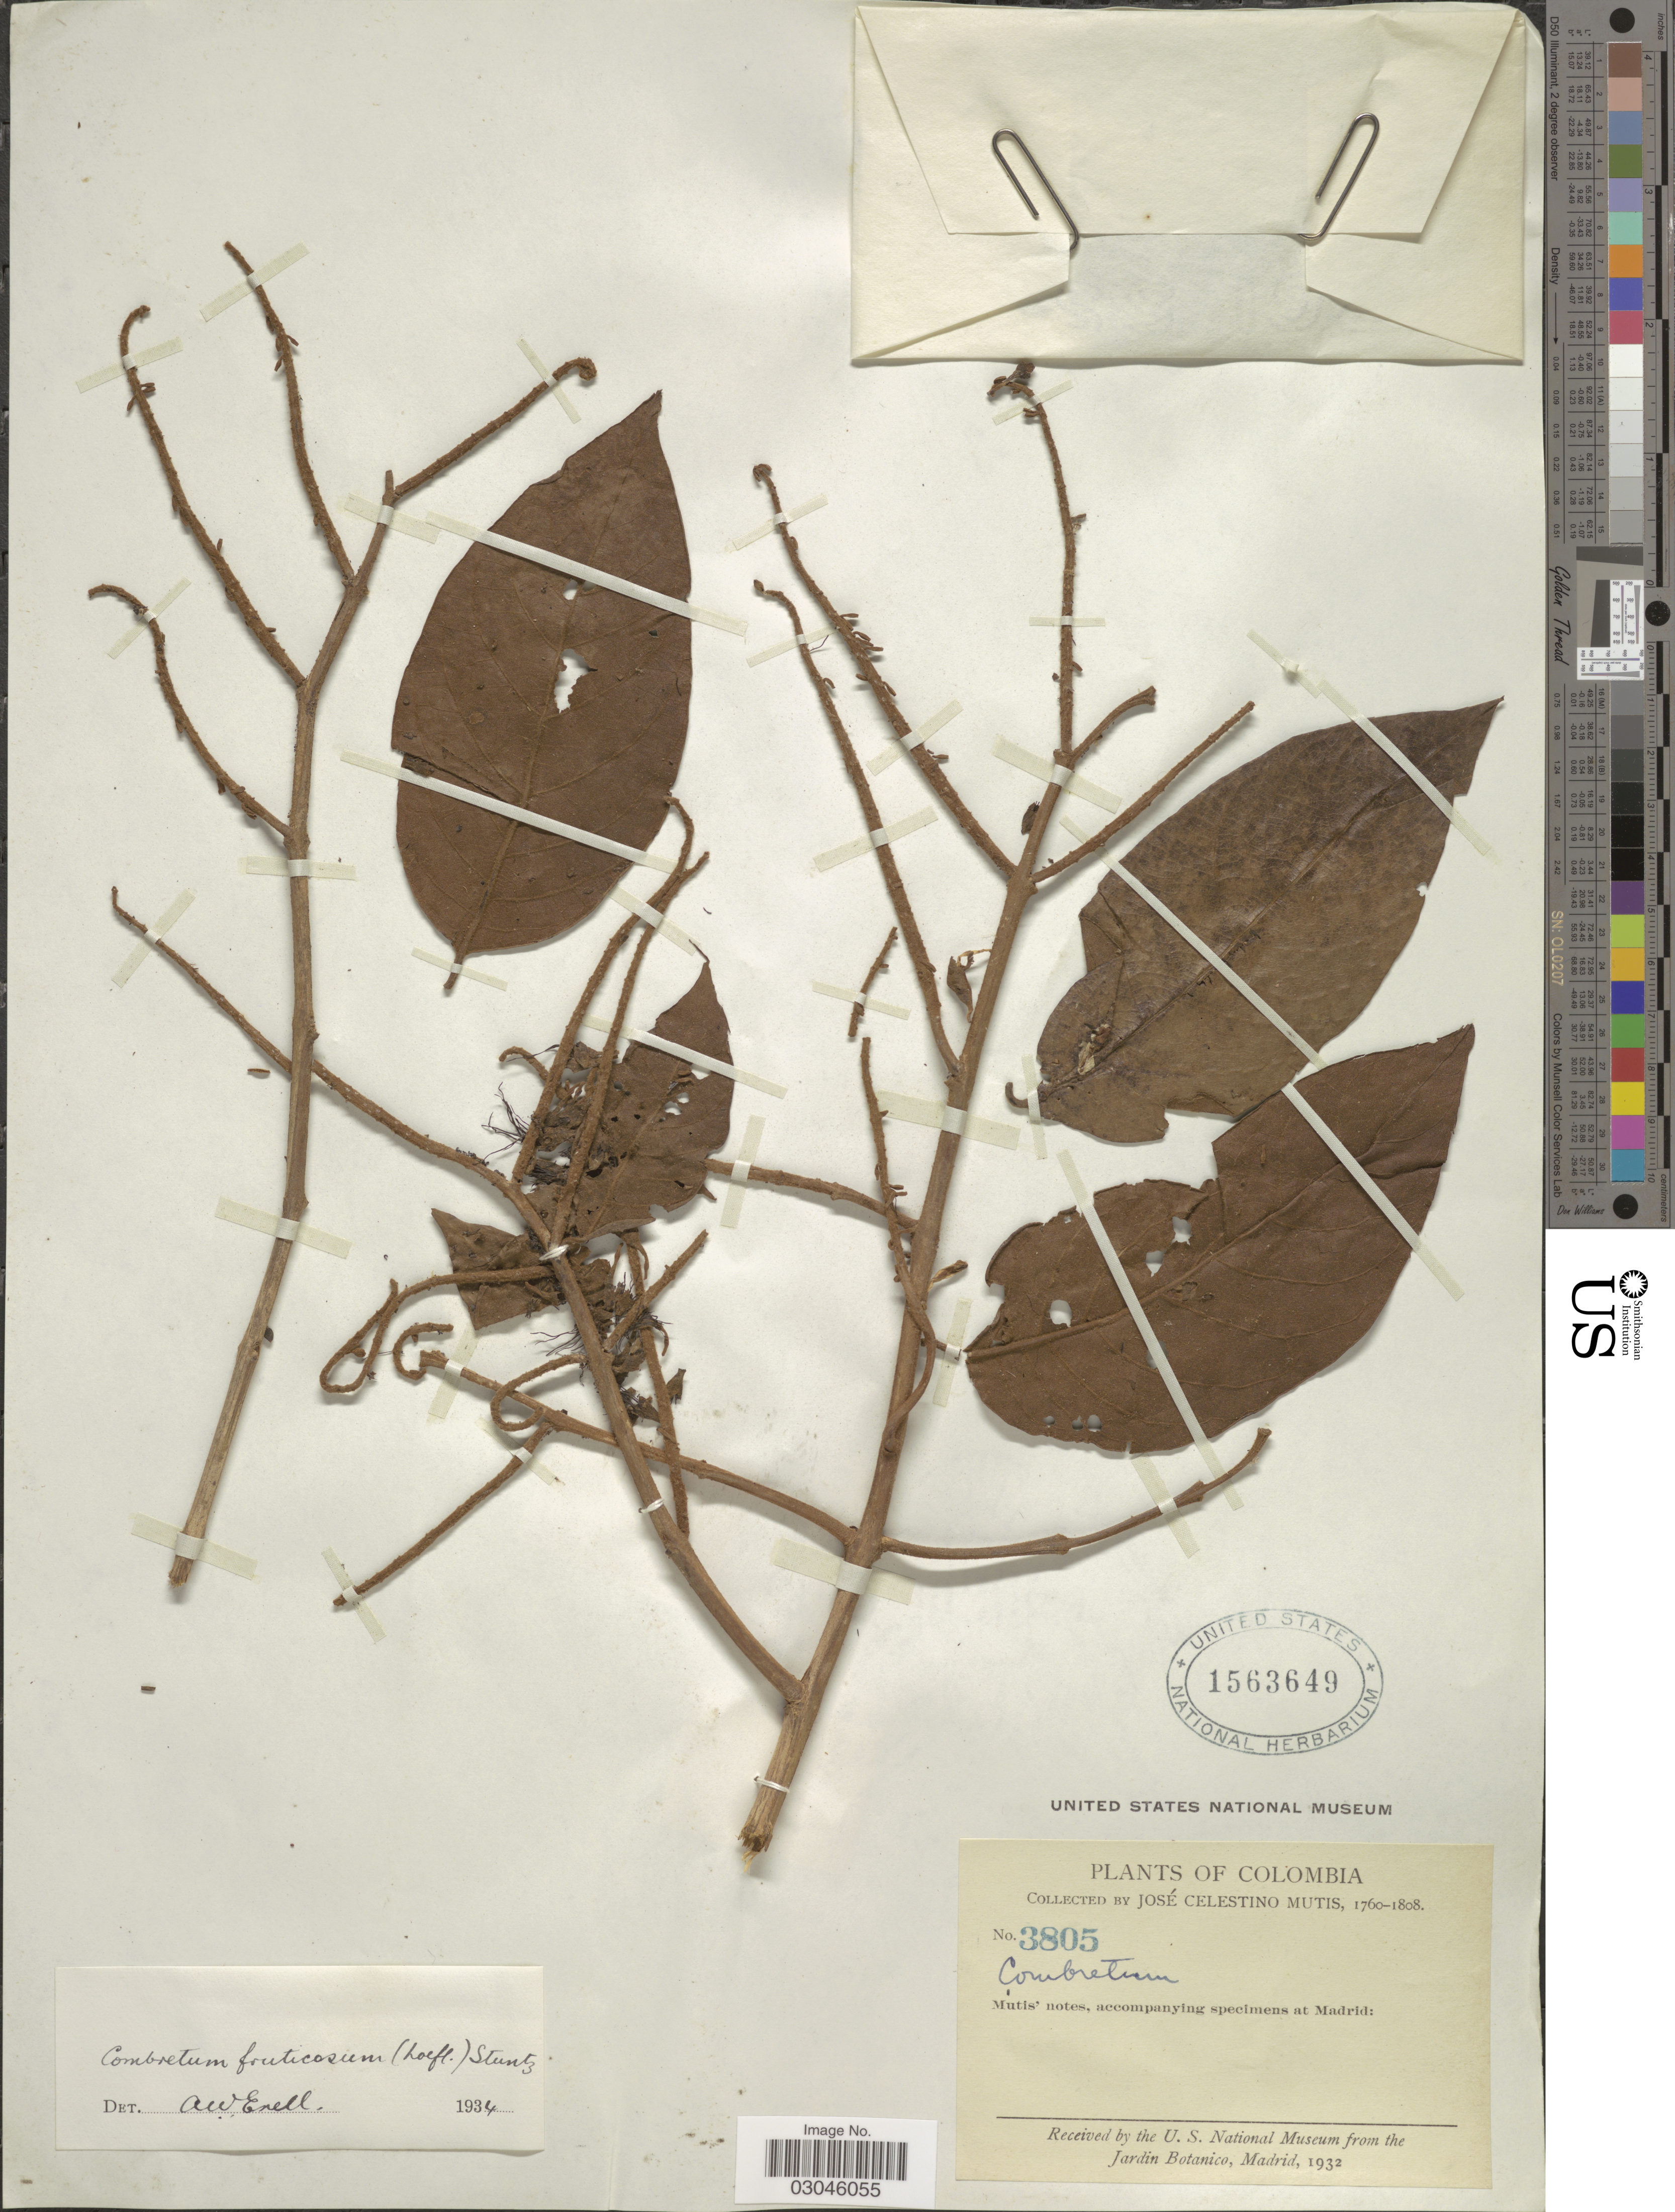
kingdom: Plantae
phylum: Tracheophyta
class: Magnoliopsida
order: Myrtales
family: Combretaceae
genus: Combretum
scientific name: Combretum fruticosum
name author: (Loefl.) Stuntz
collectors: J. C. B. Mutis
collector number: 3805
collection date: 1760/1808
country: Colombia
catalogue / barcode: US 1563649